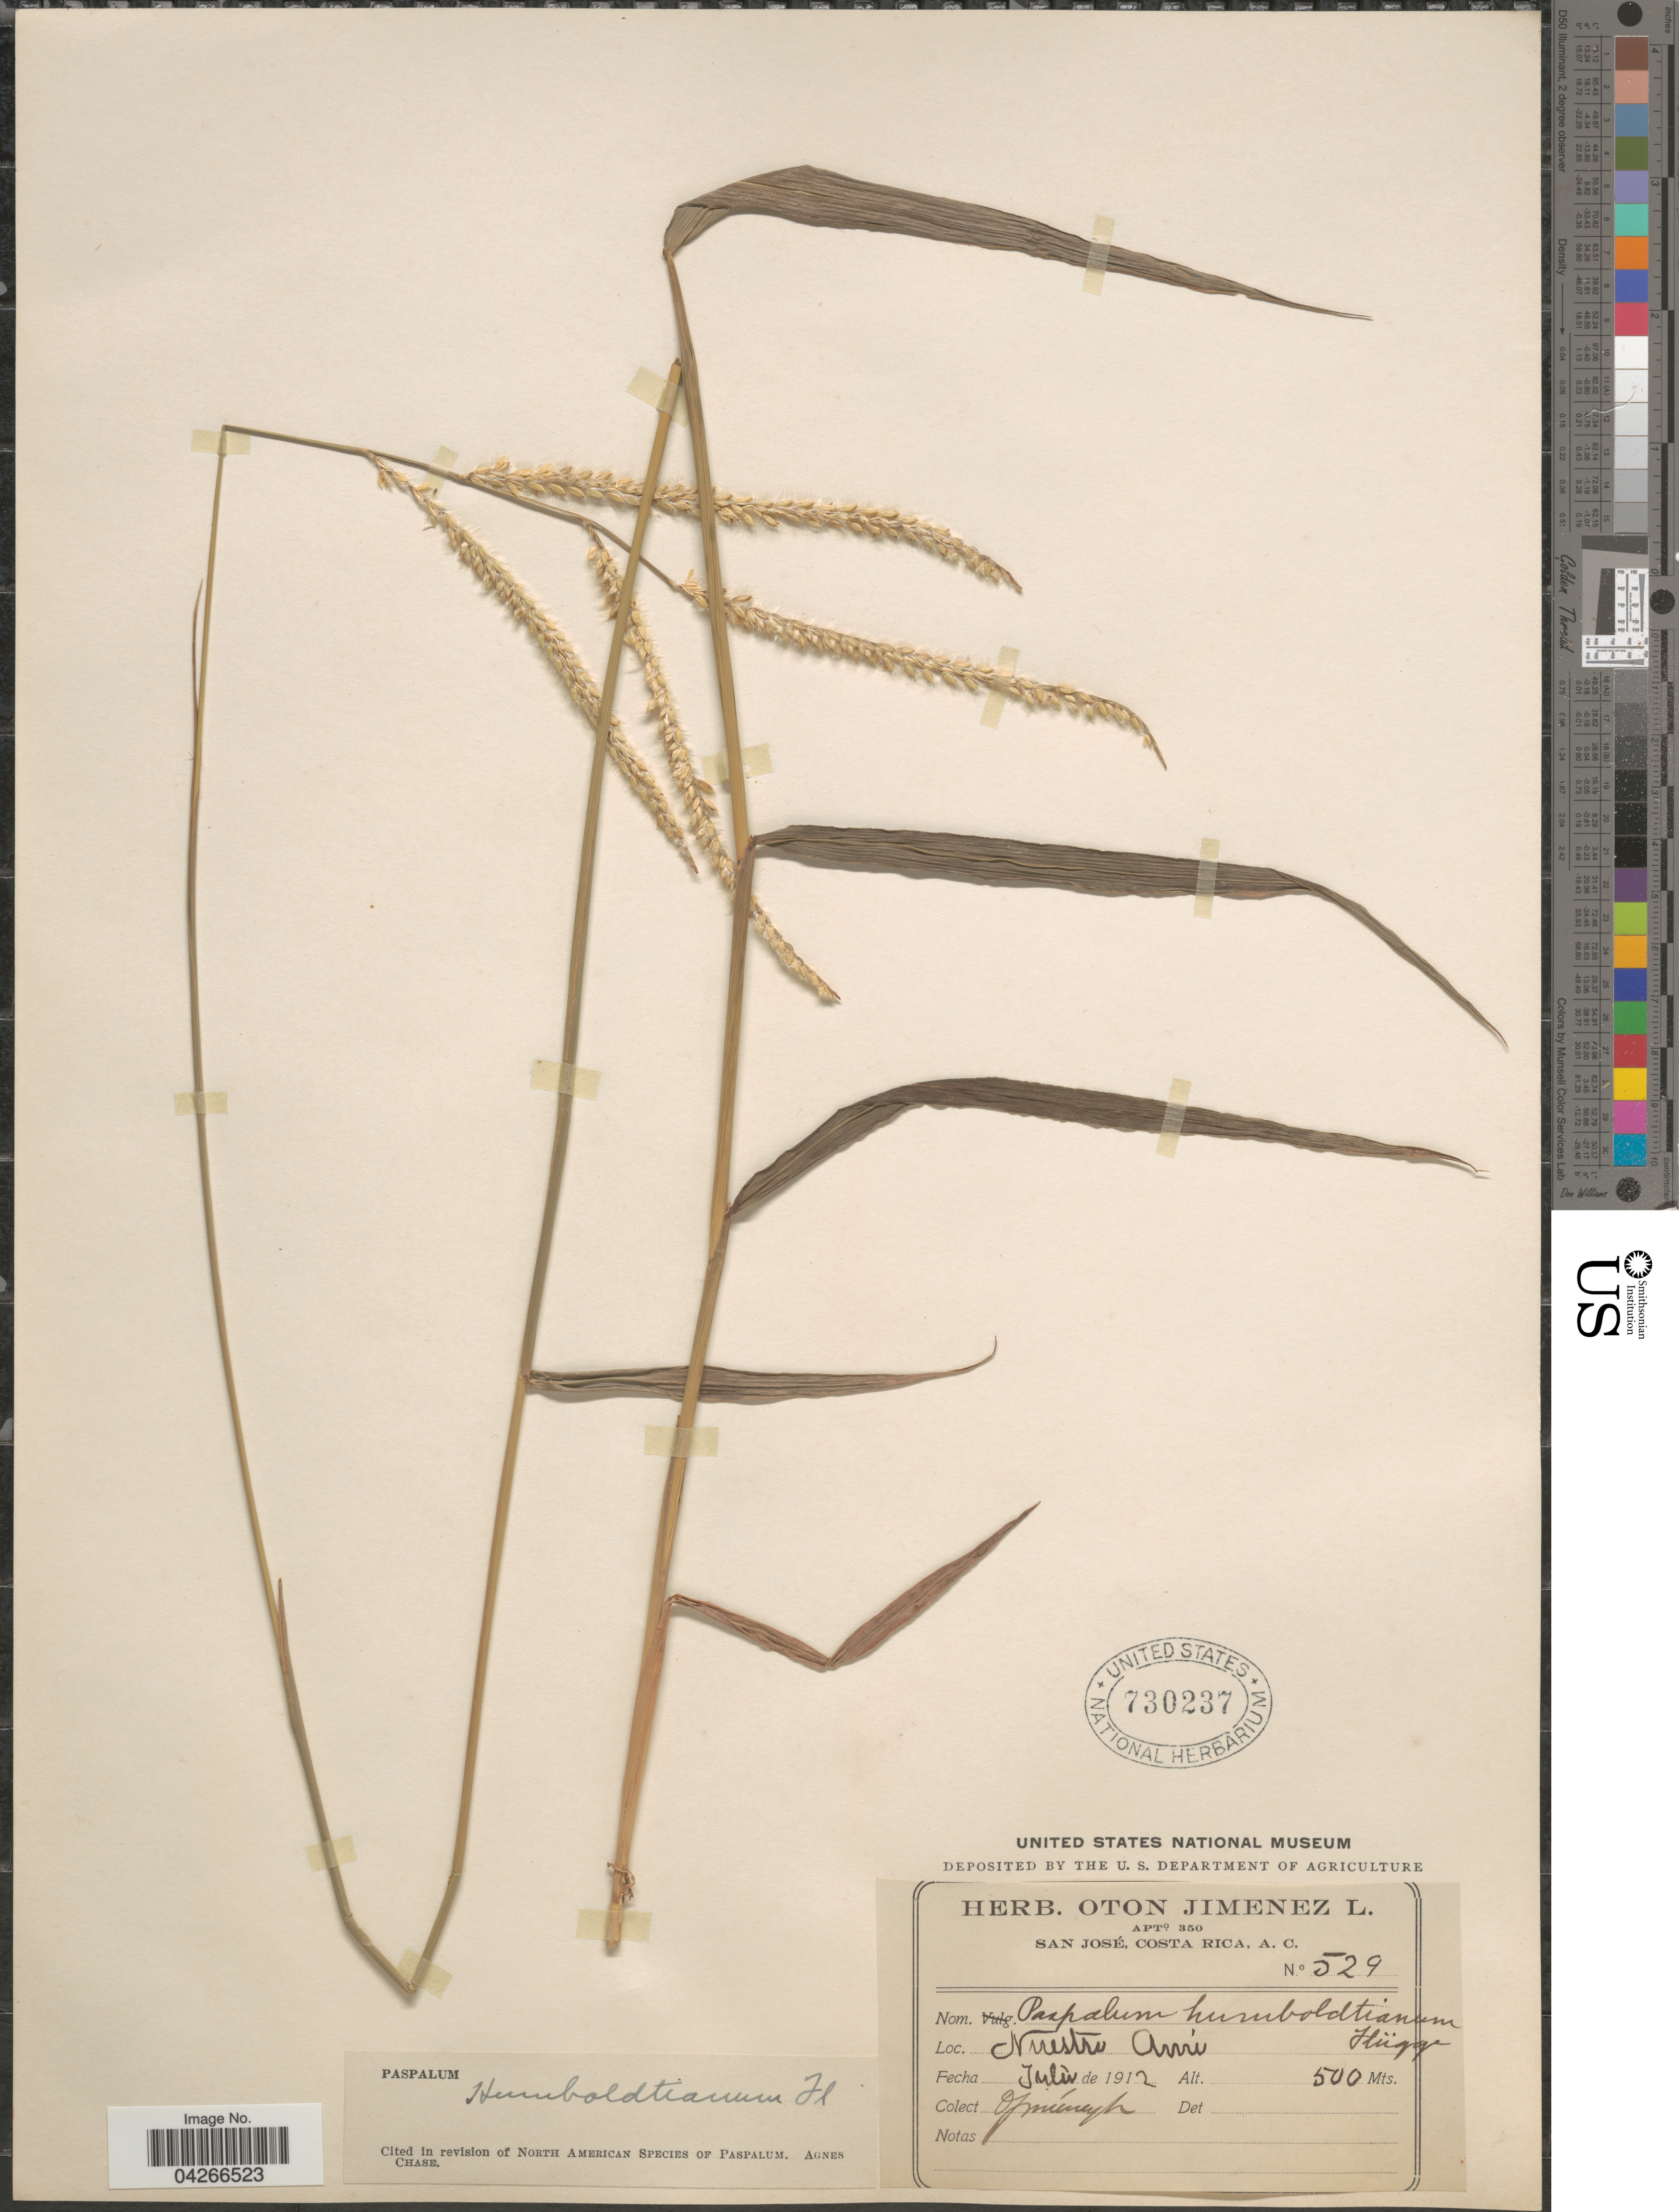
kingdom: Plantae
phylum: Tracheophyta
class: Liliopsida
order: Poales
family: Poaceae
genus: Paspalum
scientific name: Paspalum humboldtianum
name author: Flüggé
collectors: O. Jiménez L.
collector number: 529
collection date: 1912-07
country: Costa Rica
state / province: San José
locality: Nuestro Amo.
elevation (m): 500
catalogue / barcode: US 730237